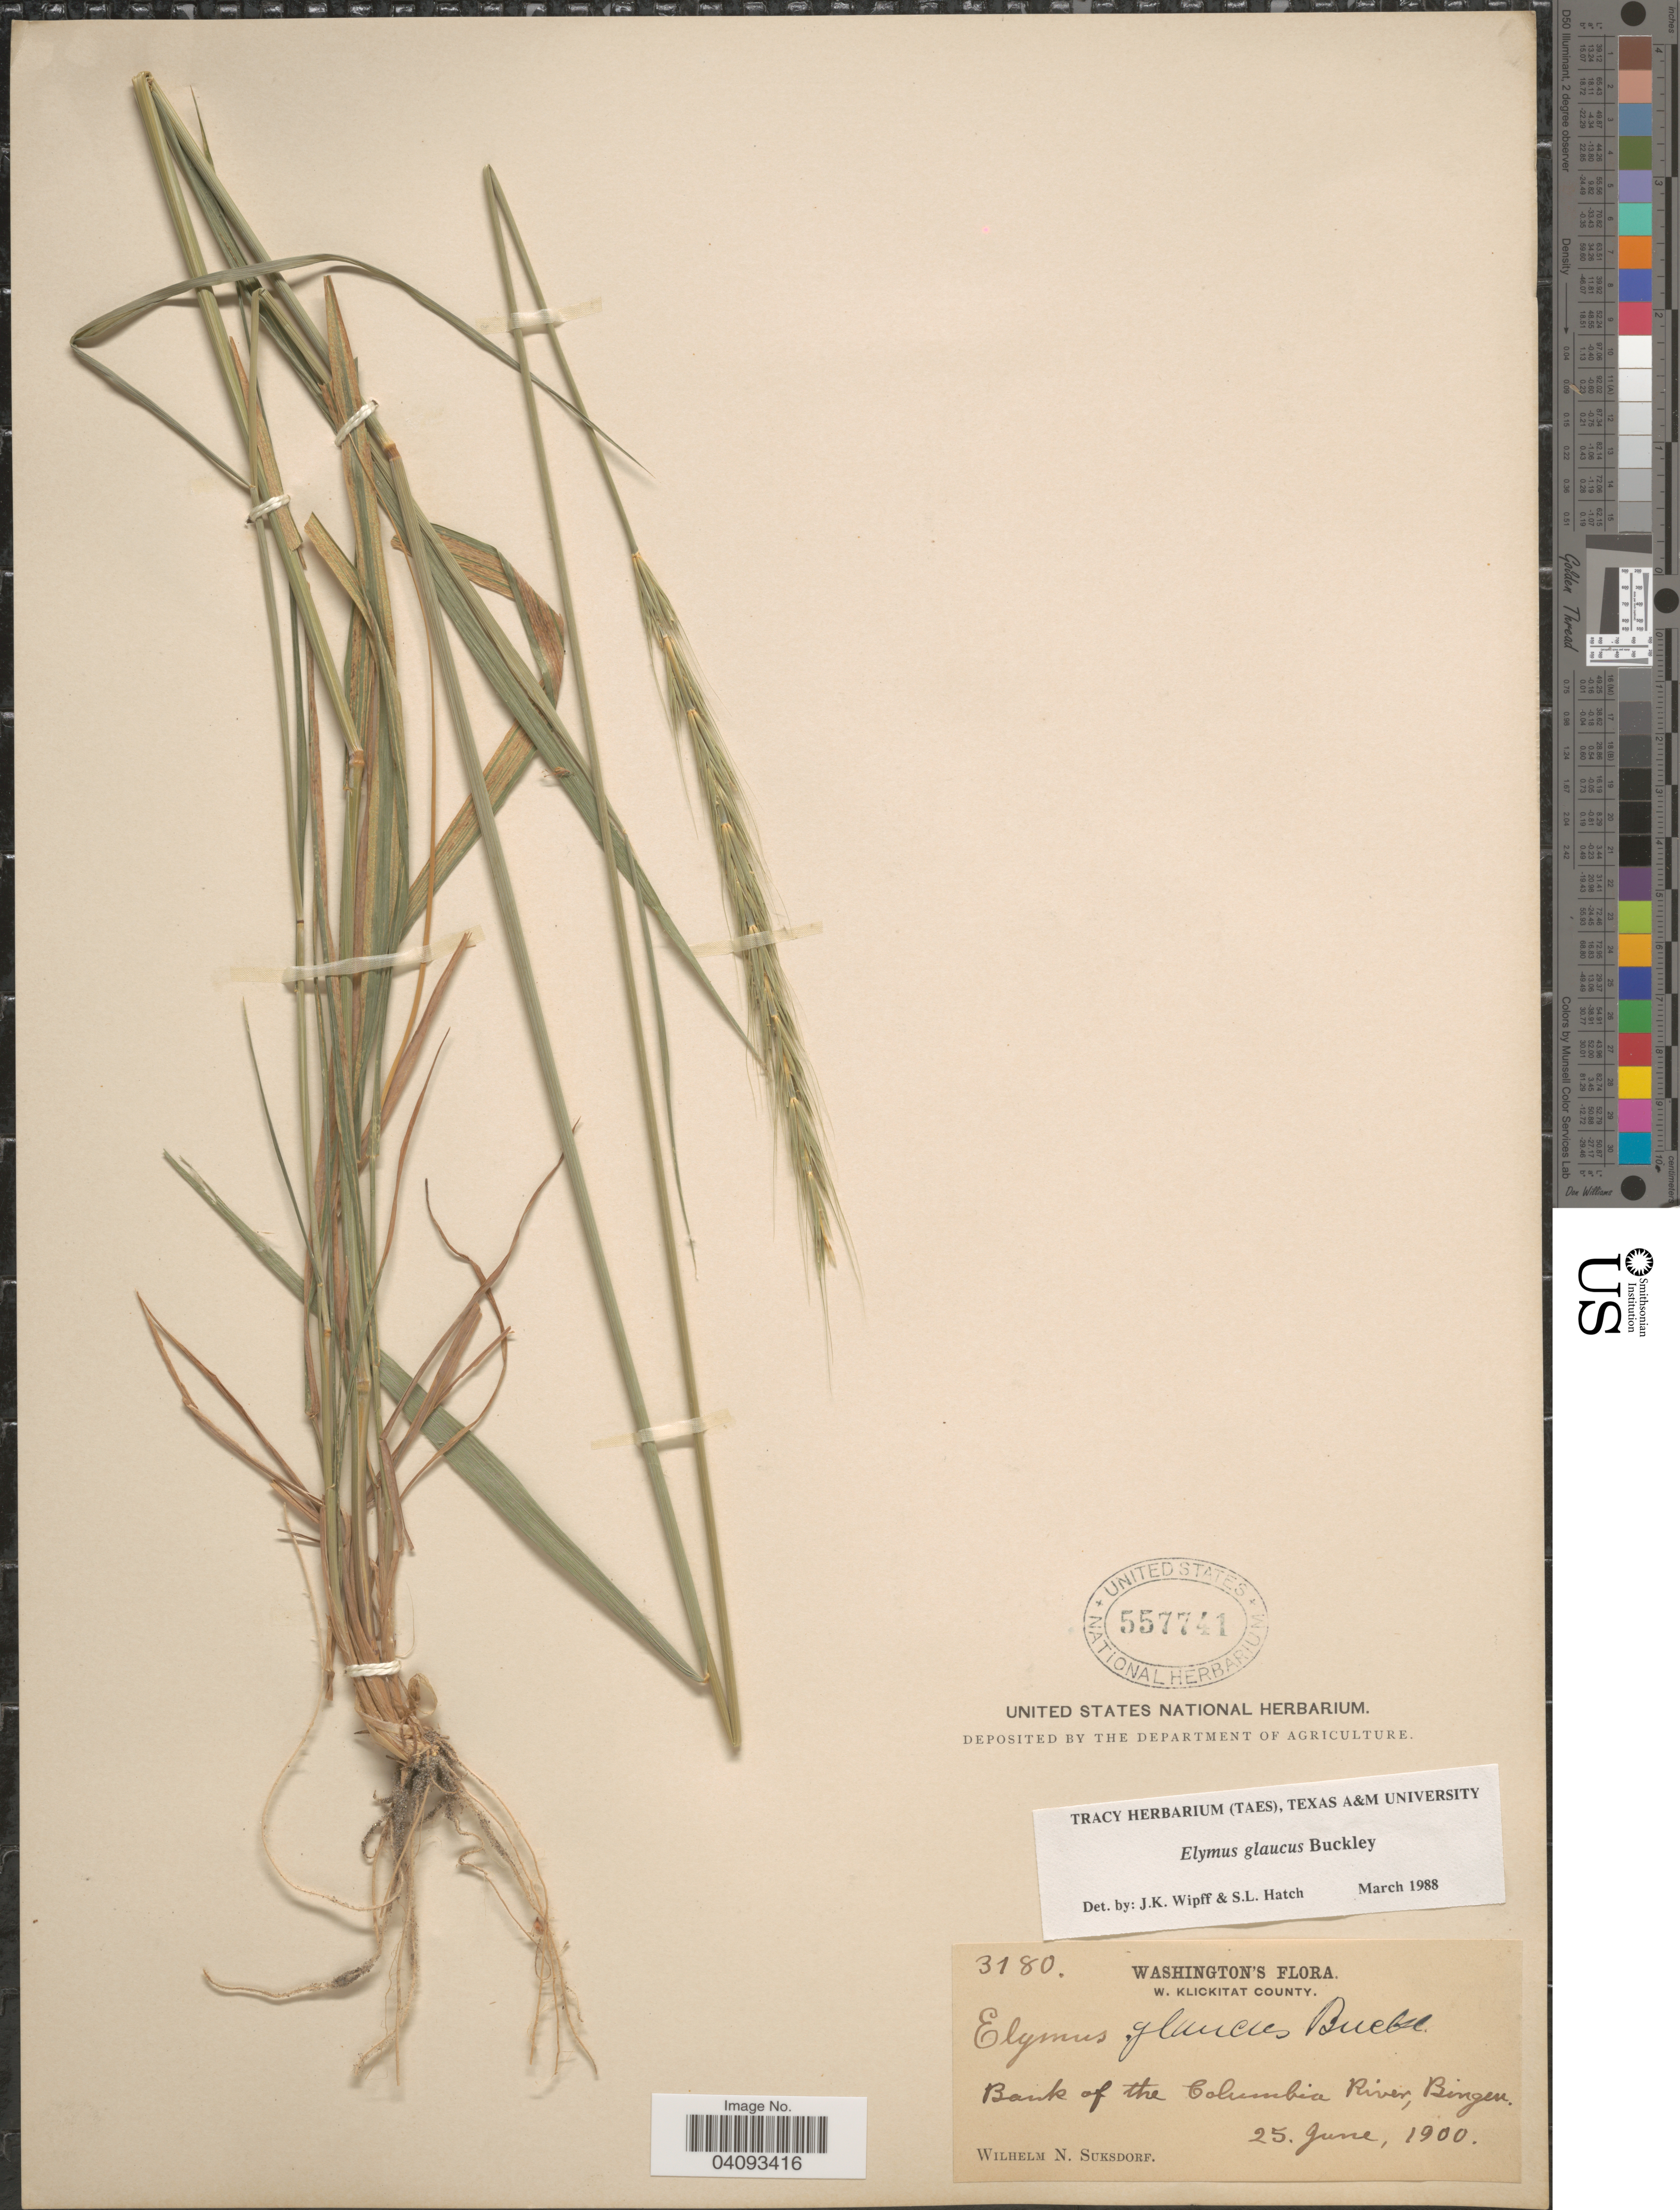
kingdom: Plantae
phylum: Tracheophyta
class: Liliopsida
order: Poales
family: Poaceae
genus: Elymus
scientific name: Elymus glaucus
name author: Buckley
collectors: W. N. Suksdorf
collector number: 3180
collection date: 1900-06-25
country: United States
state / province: Washington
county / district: Klickitat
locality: W. Klickitat County. Bank of the Columbia River, Bingen.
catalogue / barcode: US 557741